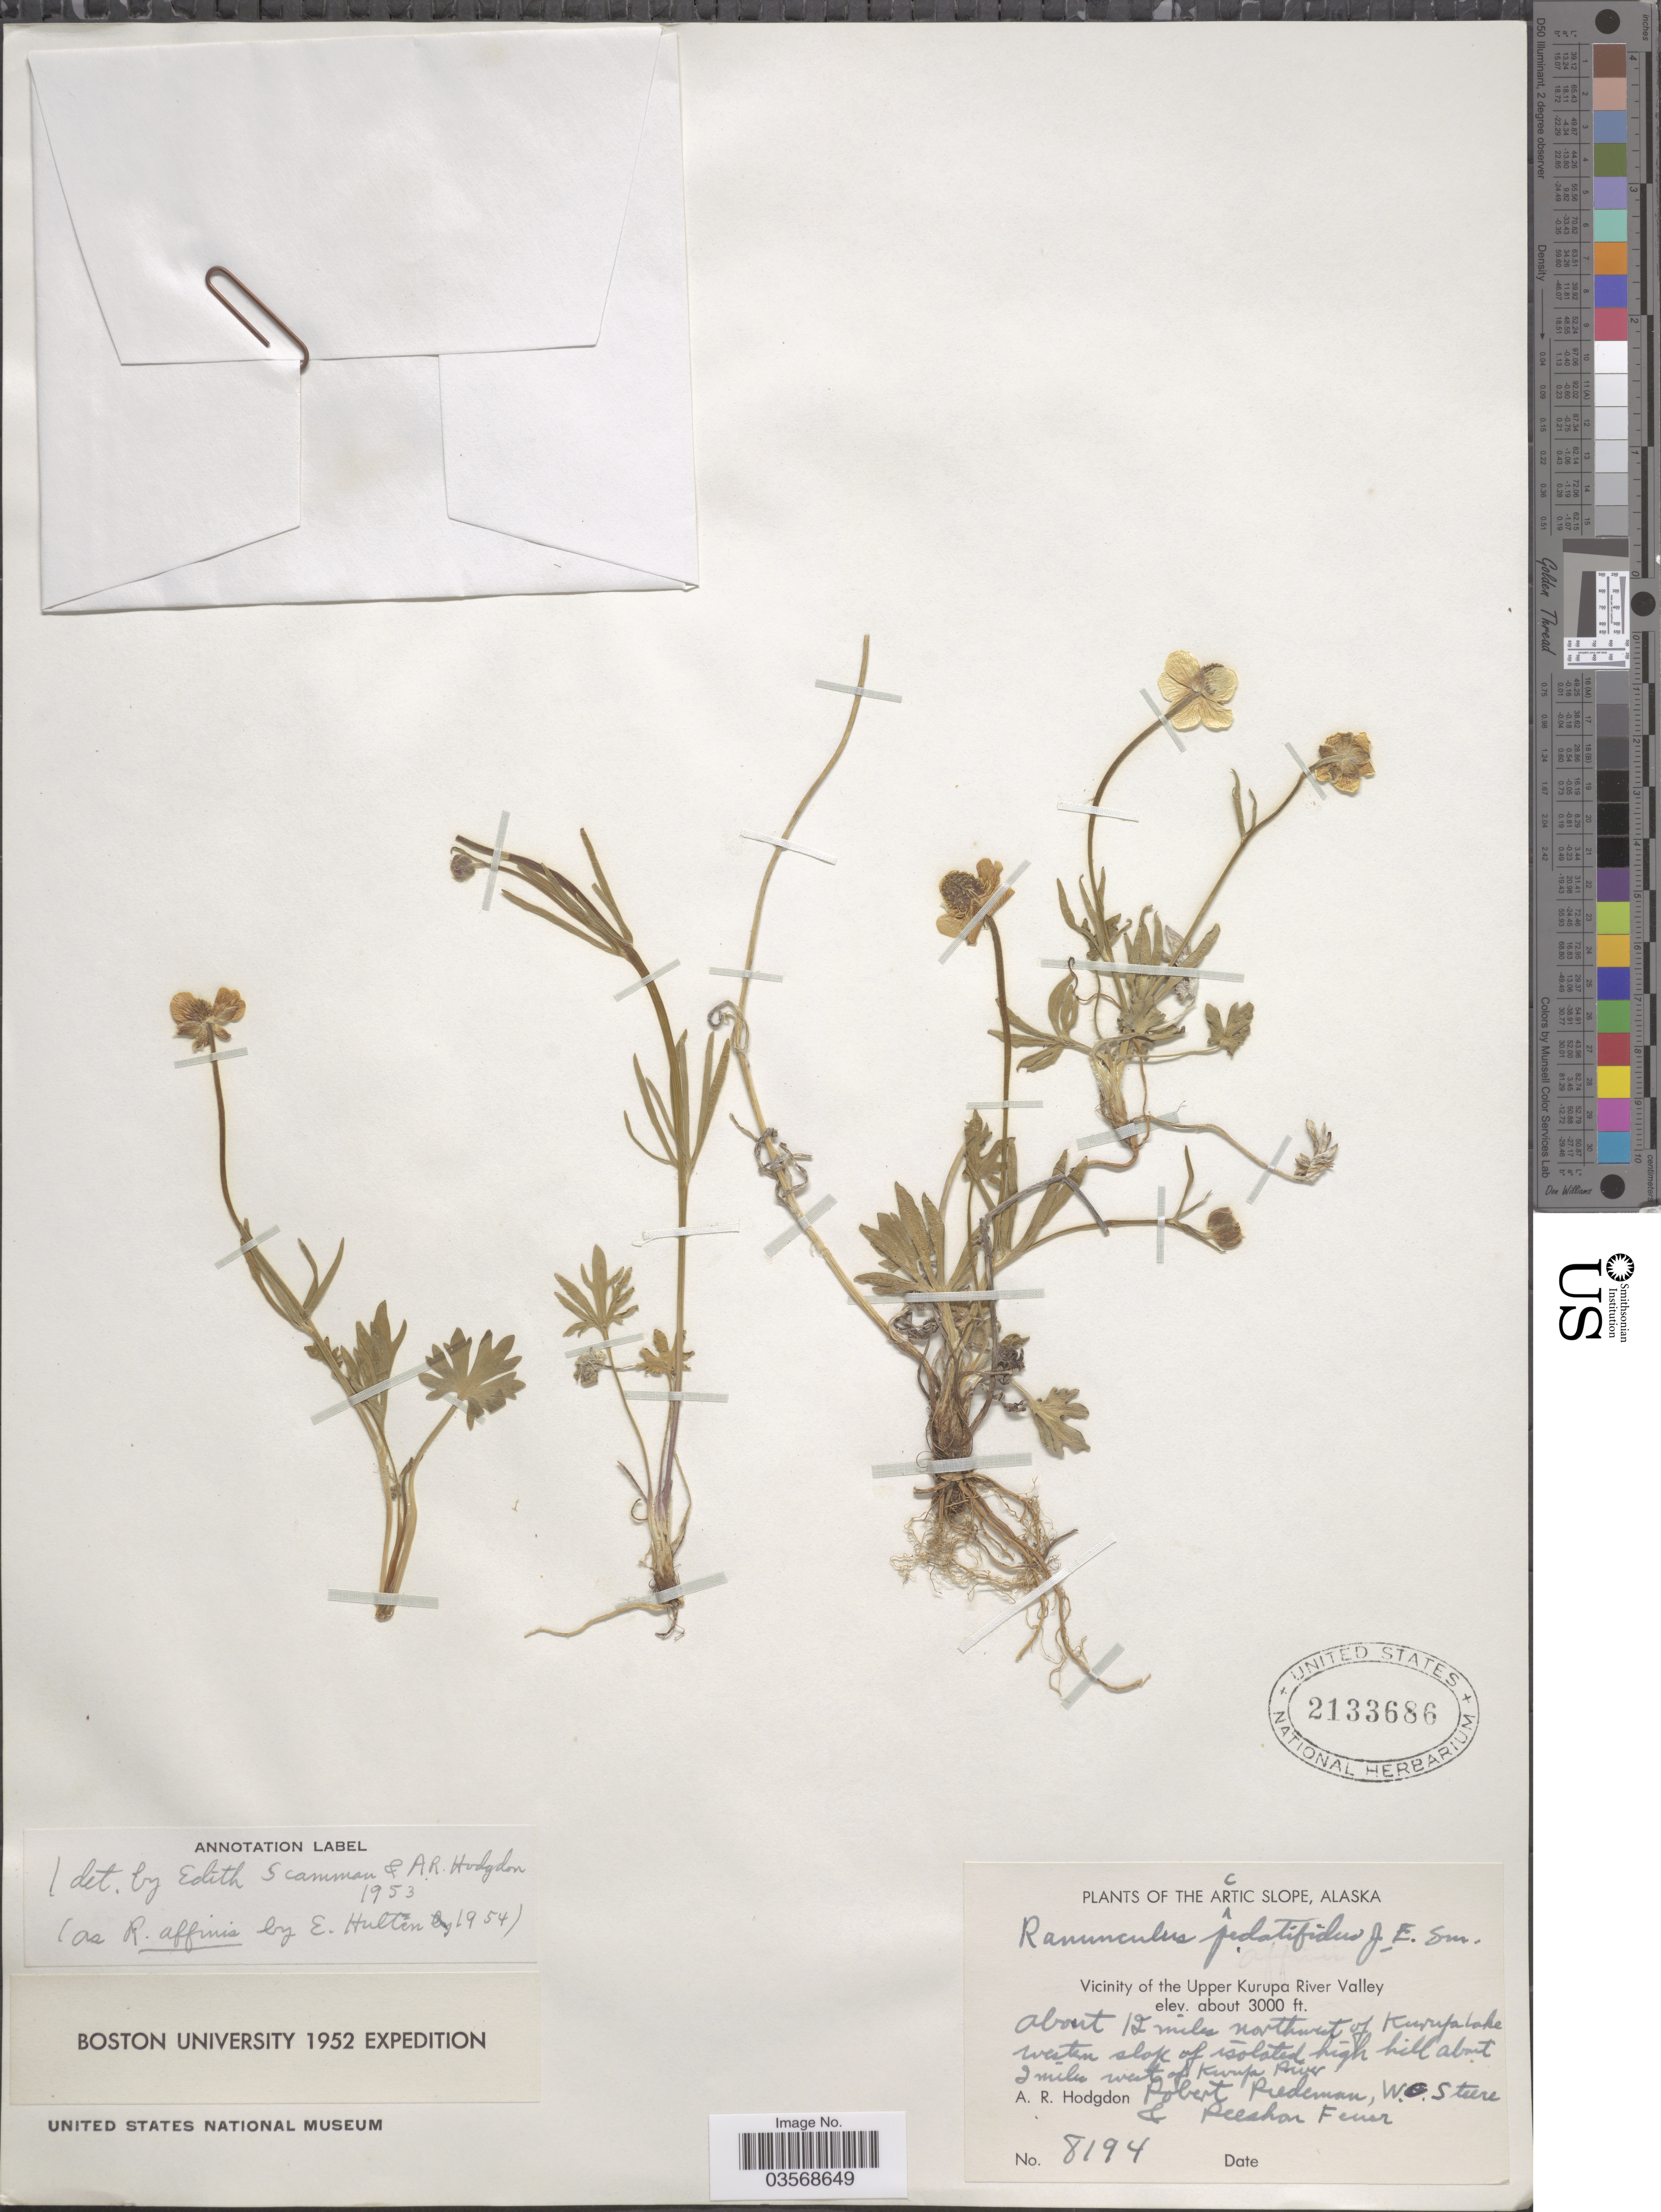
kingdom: Plantae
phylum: Tracheophyta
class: Magnoliopsida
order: Ranunculales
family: Ranunculaceae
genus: Ranunculus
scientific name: Ranunculus peduncularis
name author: Sm.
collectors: A. R. Hodgdon, R. Riedeman, W. C. Steere & R. Feuer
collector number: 8194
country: United States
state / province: Alaska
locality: The Arctic Slope. Vicinity of the Upper Kurupa River Alley. About 12 miles northwest of Kurupa Lake western slope of isolated high hill about 2 miles west of Kurupa River.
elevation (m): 914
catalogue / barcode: US 2133686